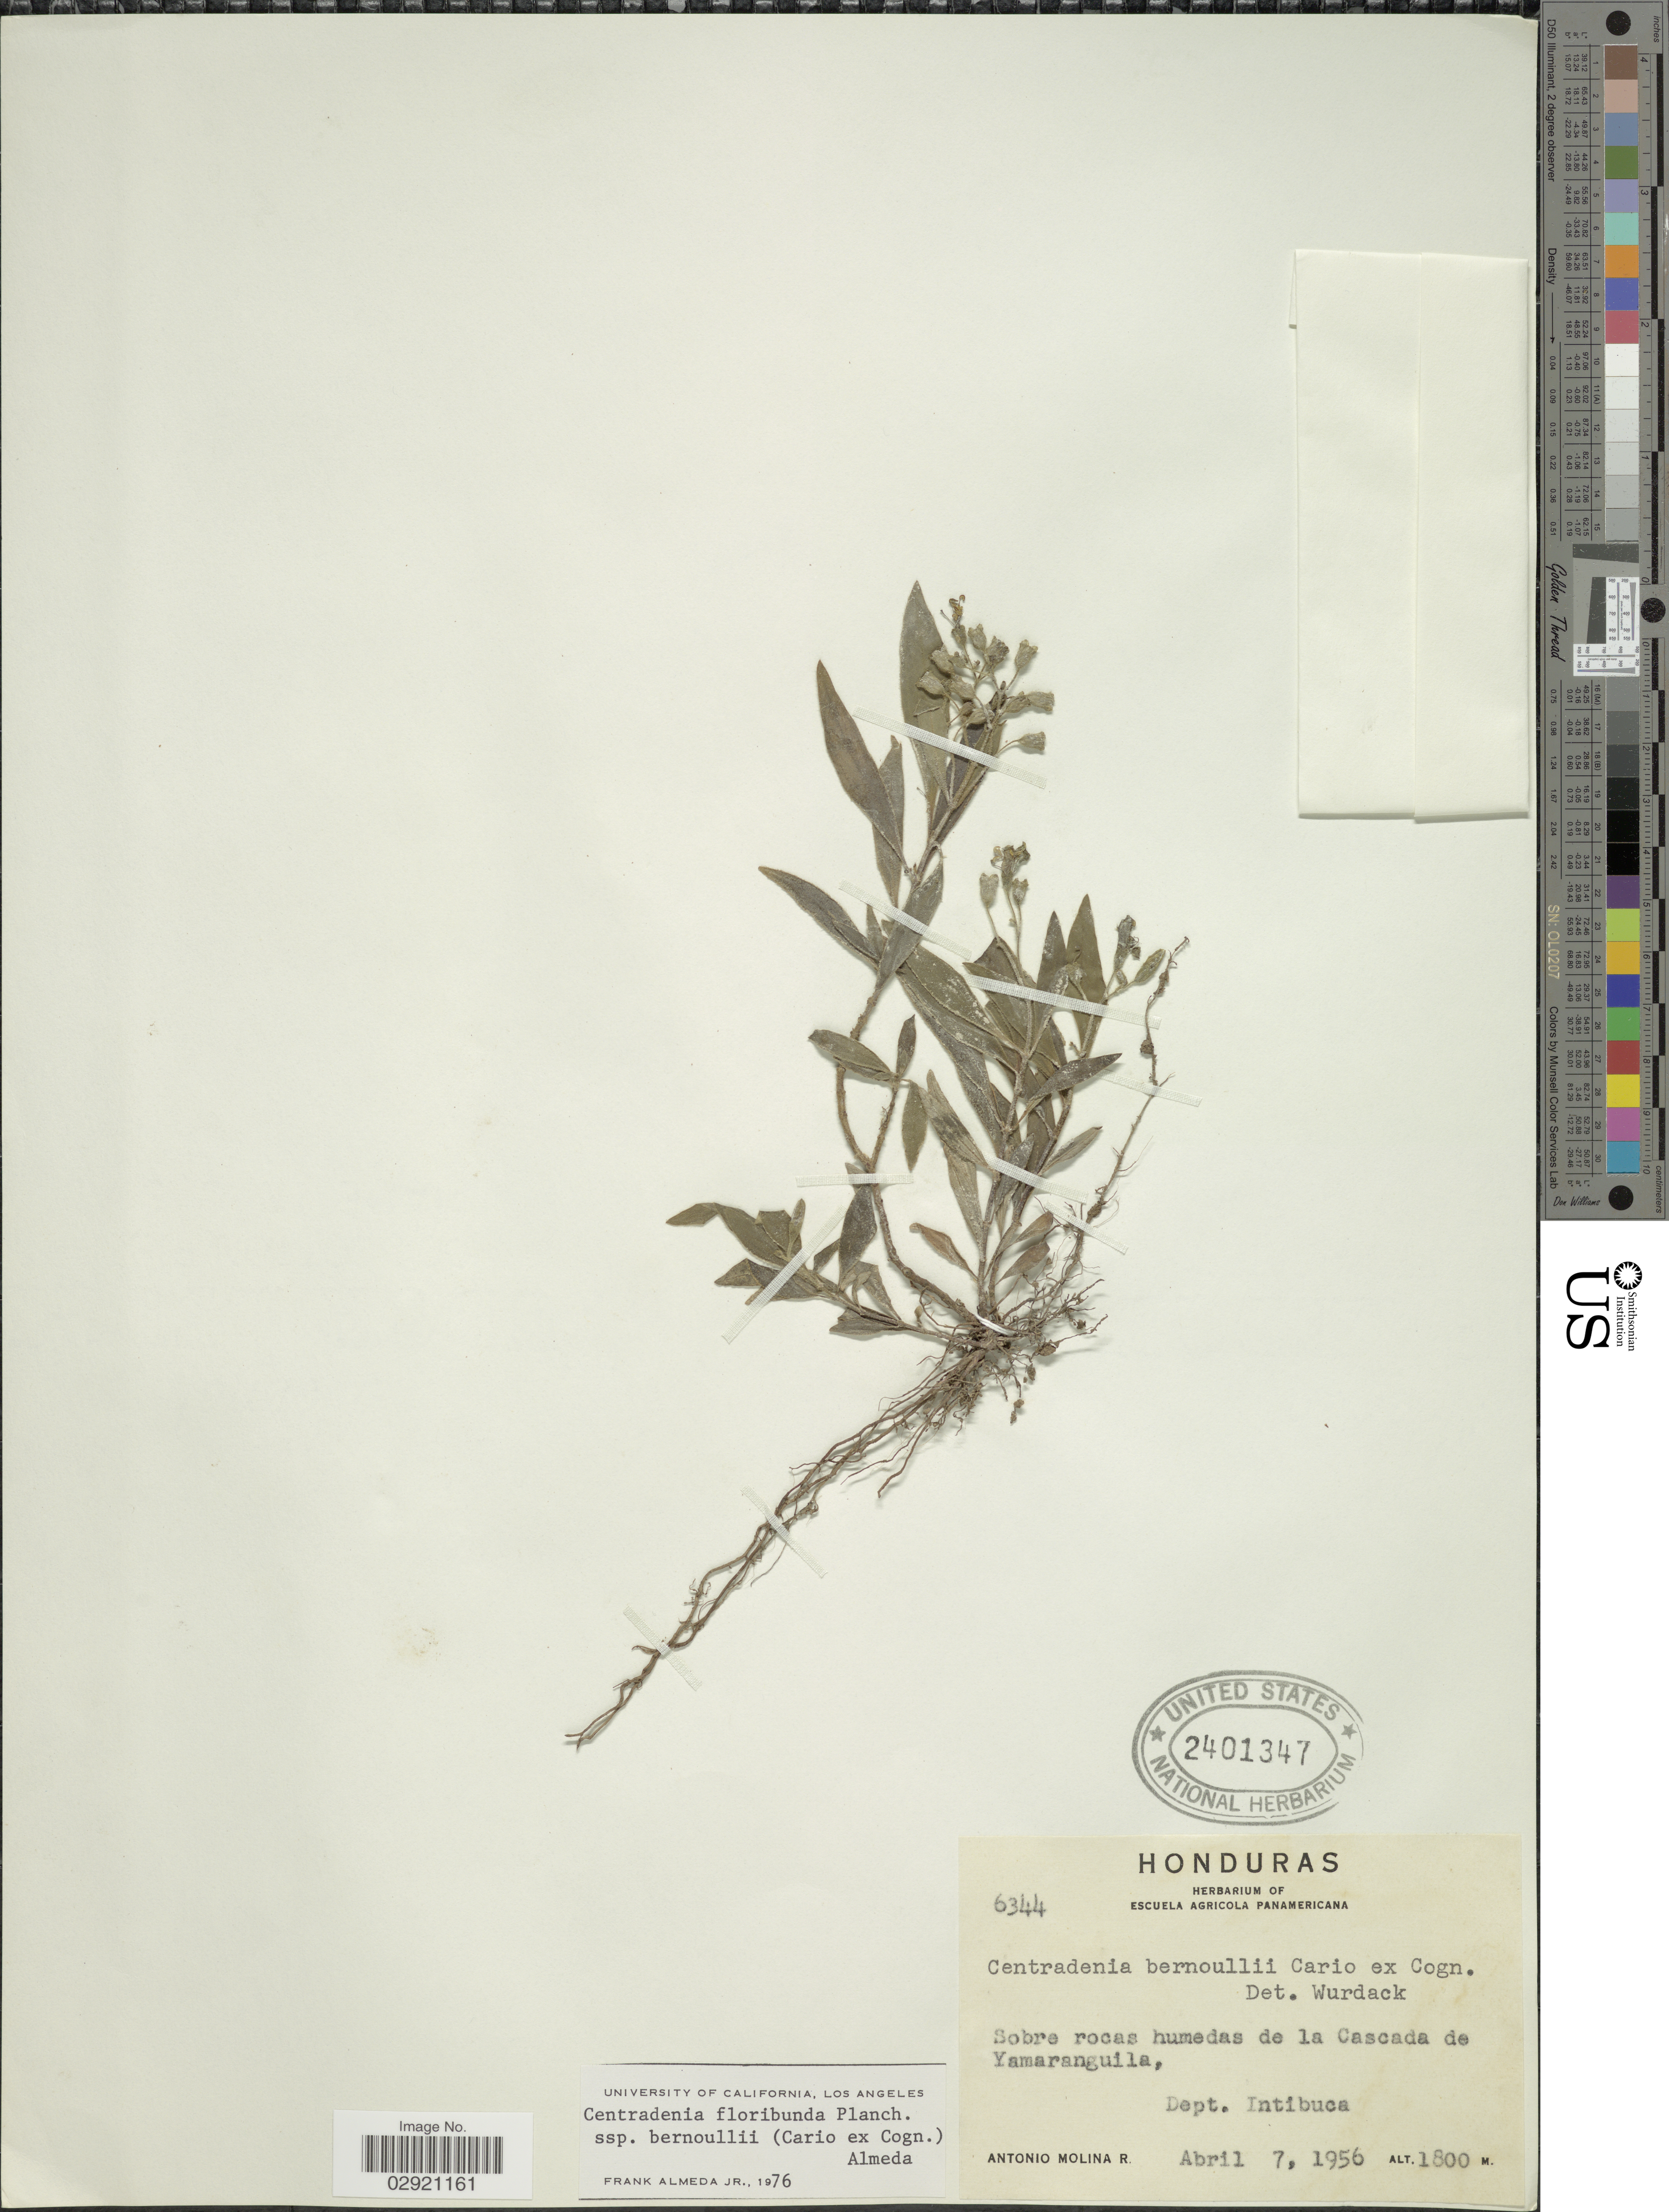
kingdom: Plantae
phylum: Tracheophyta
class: Magnoliopsida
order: Myrtales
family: Melastomataceae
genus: Centradenia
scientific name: Centradenia floribunda subsp. bernoulli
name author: (Cario ex Cogn.) Almeda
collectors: A. Molina R.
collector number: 6344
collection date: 1956-04-07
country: Honduras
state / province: Intibuca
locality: Sobre rocas humedas de la Cascada de Yamaranguila, Dept. Intibuca.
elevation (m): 1800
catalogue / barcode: US 2401347